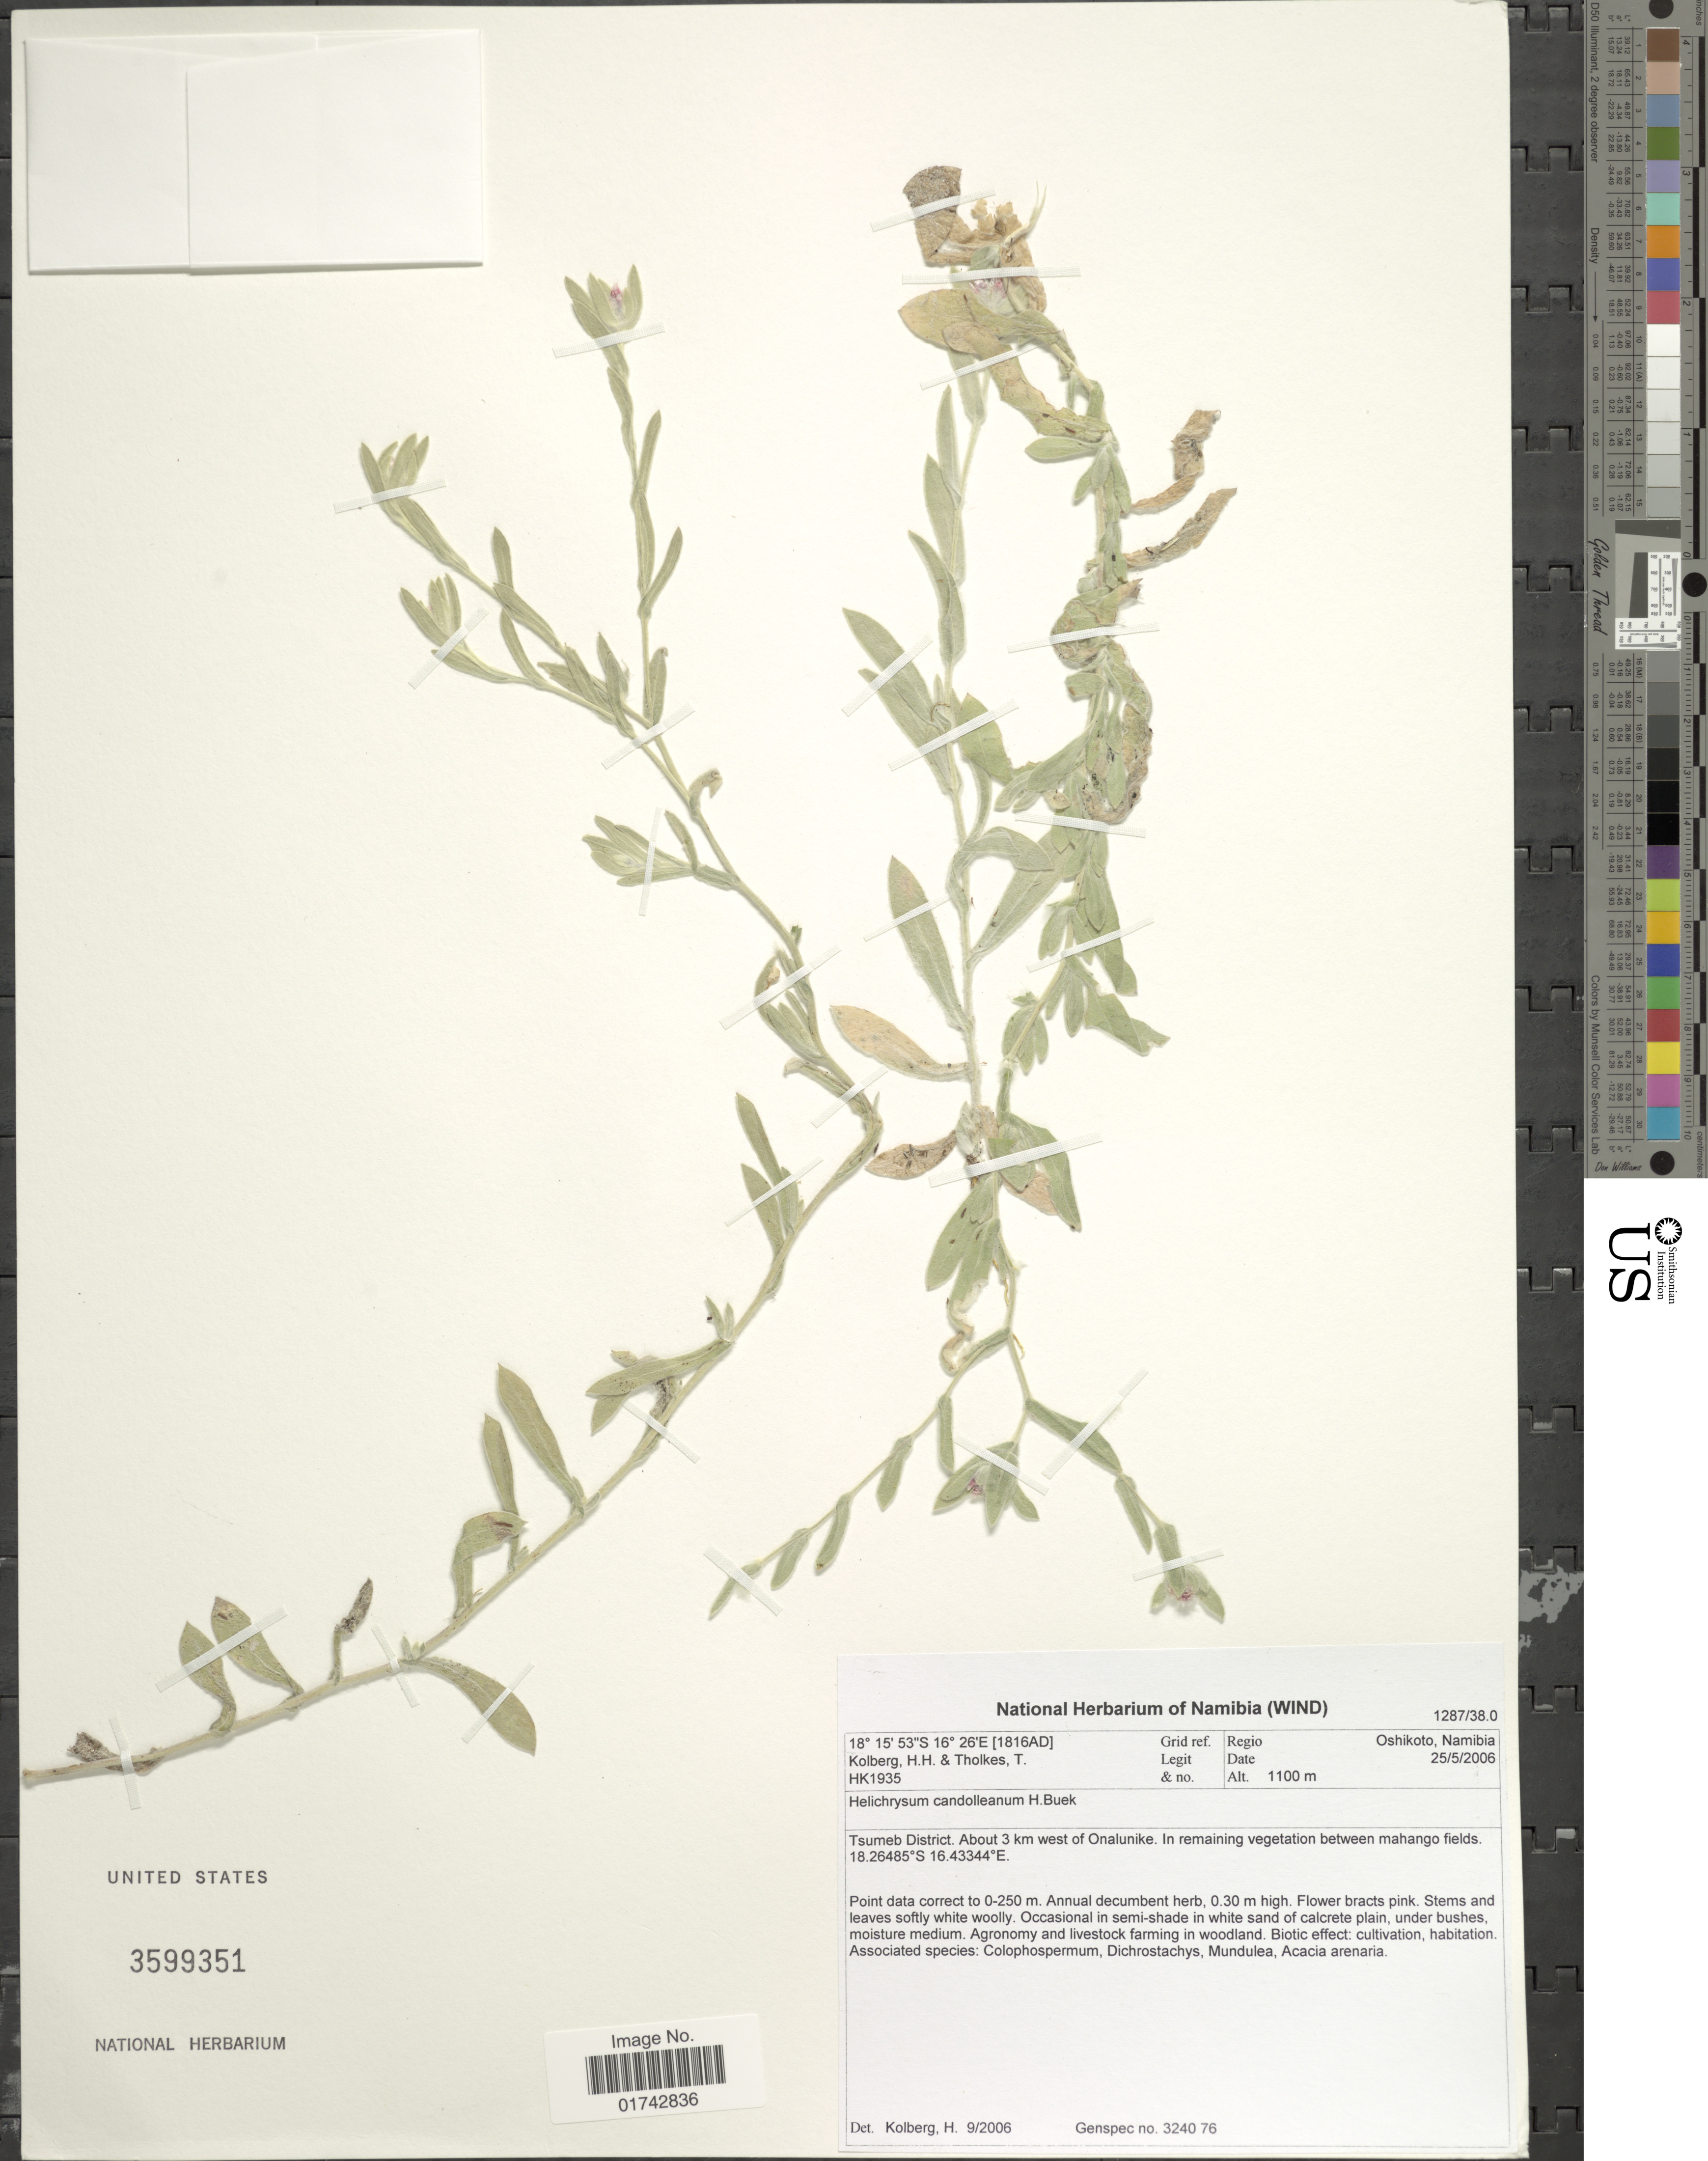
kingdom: Plantae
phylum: Tracheophyta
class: Magnoliopsida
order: Asterales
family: Asteraceae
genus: Helichrysum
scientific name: Helichrysum candolleanum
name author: H. Buek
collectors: H. H. Kolberg & T. Tholkes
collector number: HK1935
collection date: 2006-05-25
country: Namibia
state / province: Oshikoto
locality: Tsumeb District. About 3 km west of Onalunike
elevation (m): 1100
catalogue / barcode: US 3599351